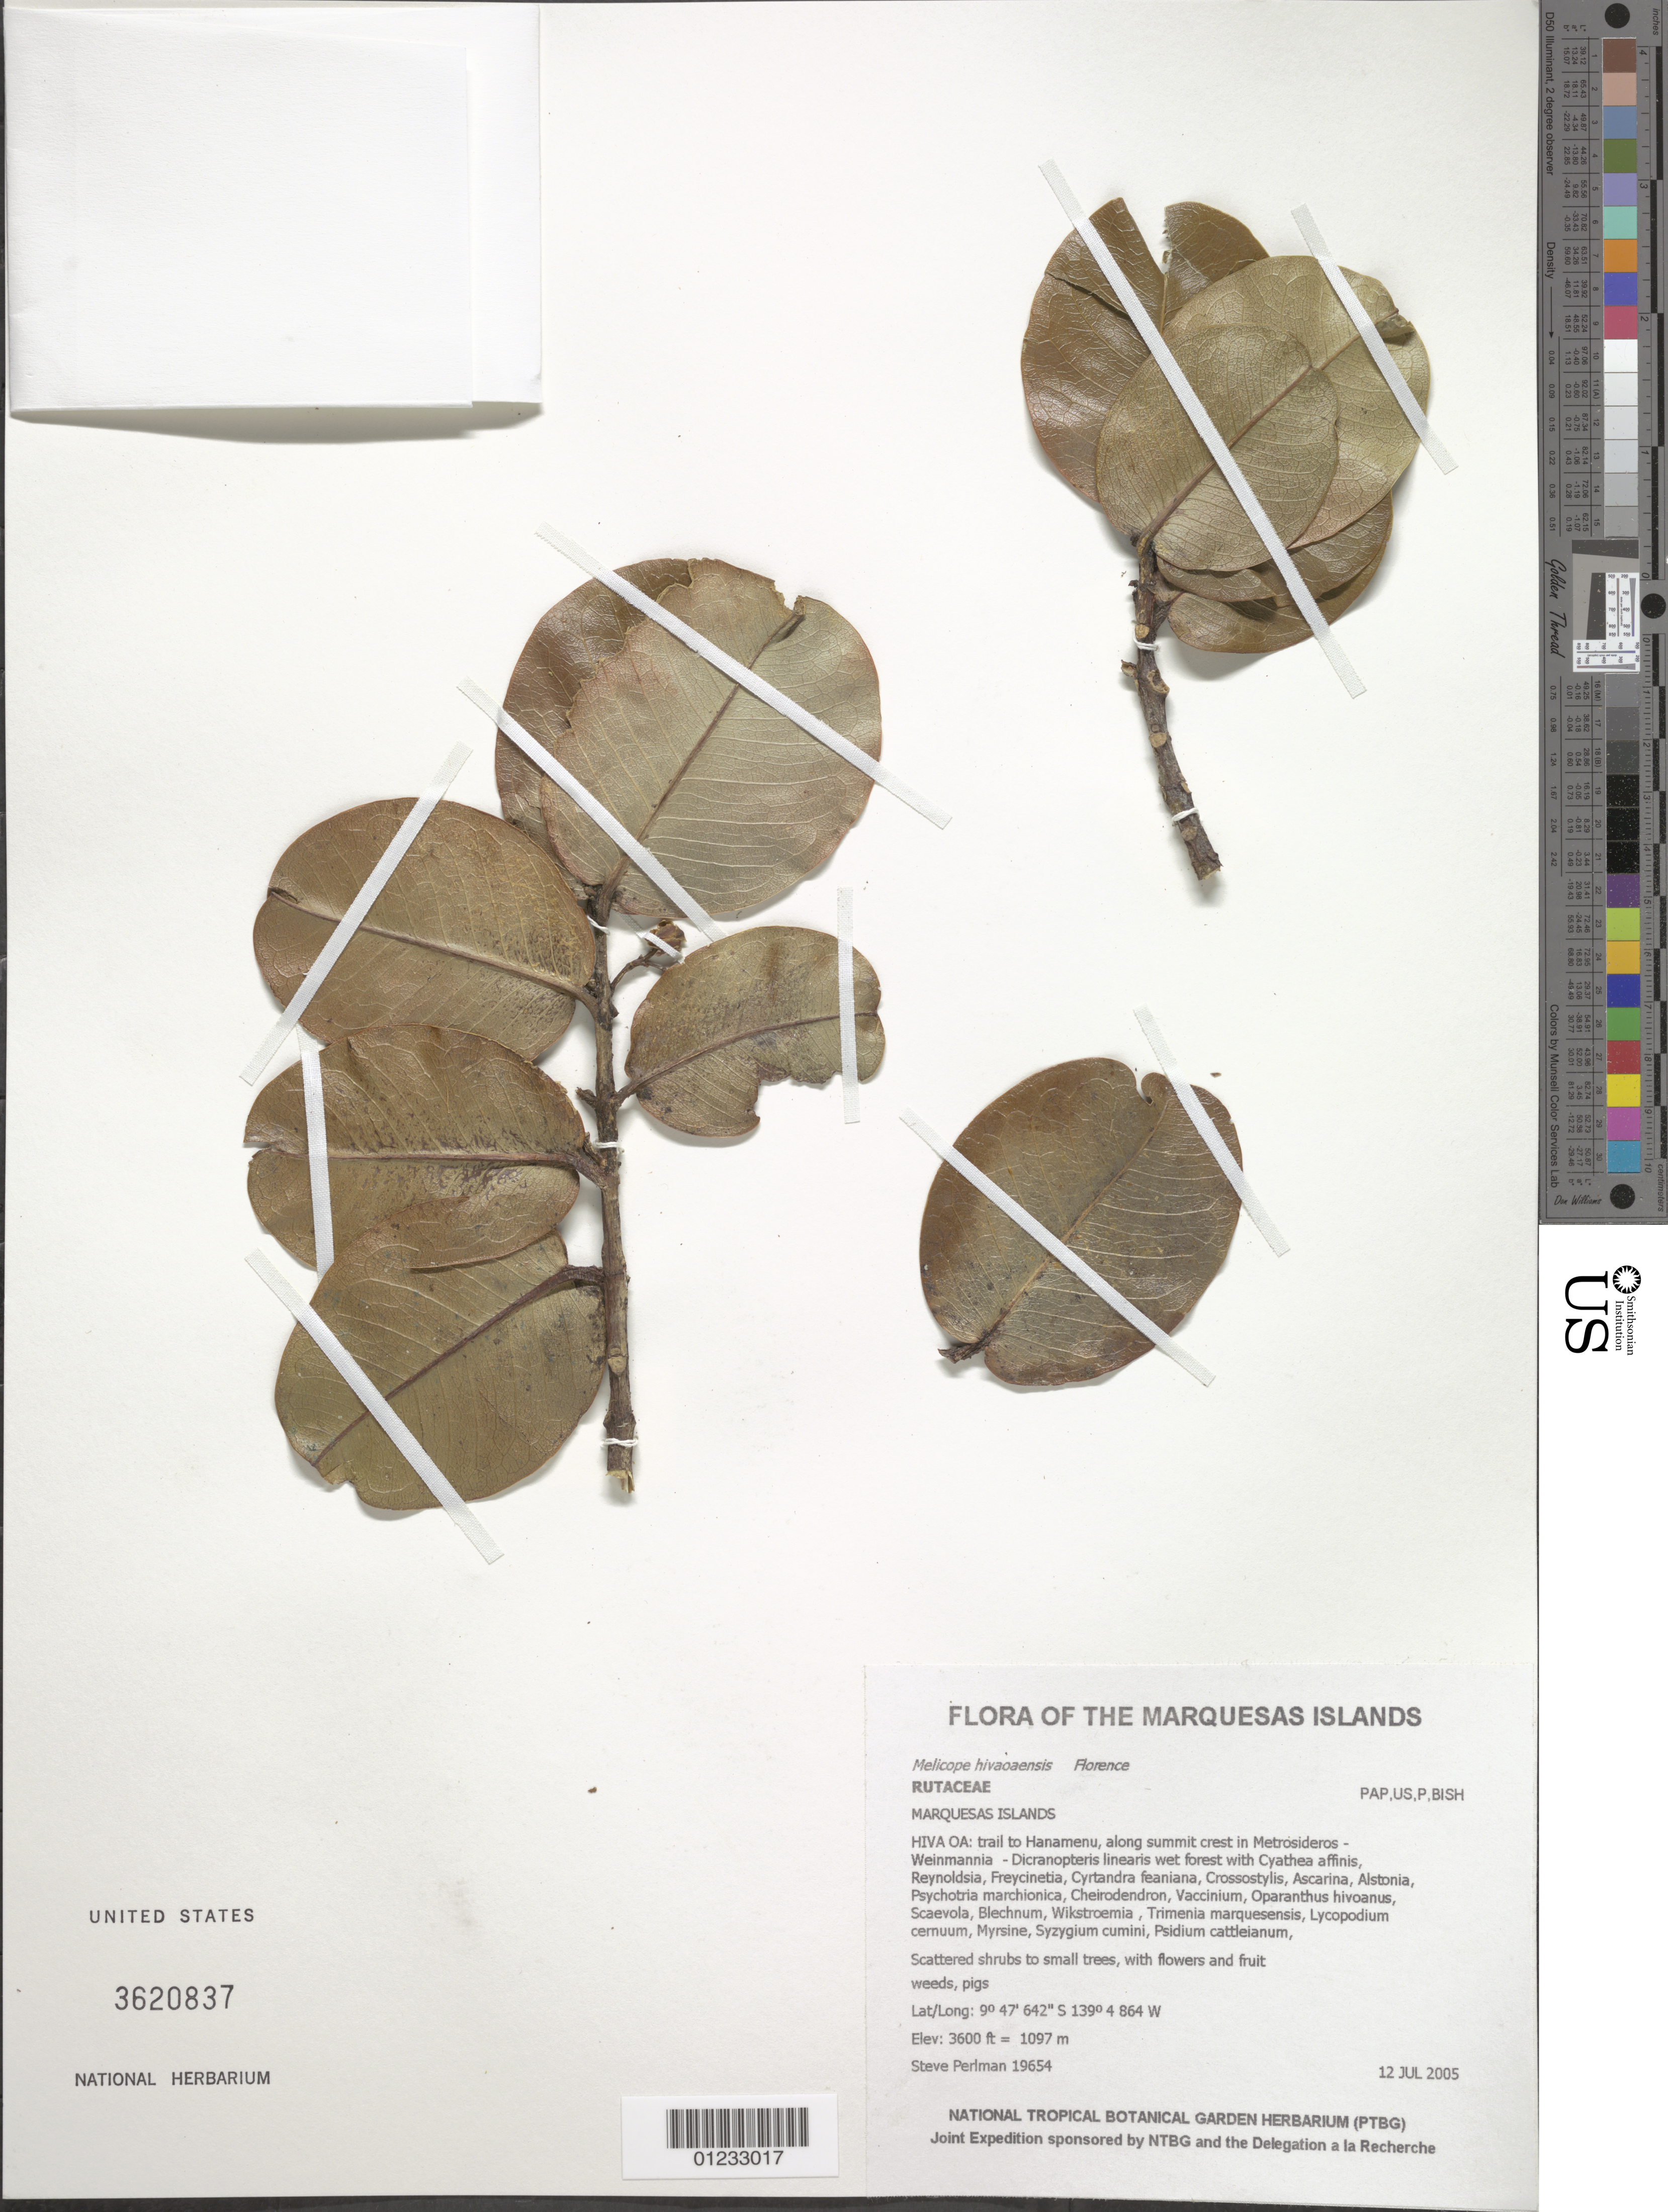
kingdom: Plantae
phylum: Tracheophyta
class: Magnoliopsida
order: Sapindales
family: Rutaceae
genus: Melicope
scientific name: Melicope hivaoaensis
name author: J. Florence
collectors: S. P. Perlman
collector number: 19654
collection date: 2005-07-12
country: French Polynesia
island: Hiva Oa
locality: Trail to Hanamenu, along summit crest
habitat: Metrosideros - Weinmannia - Dicranopteris linearis wet forest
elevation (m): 1097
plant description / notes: Weeds, pigs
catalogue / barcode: US 3620837